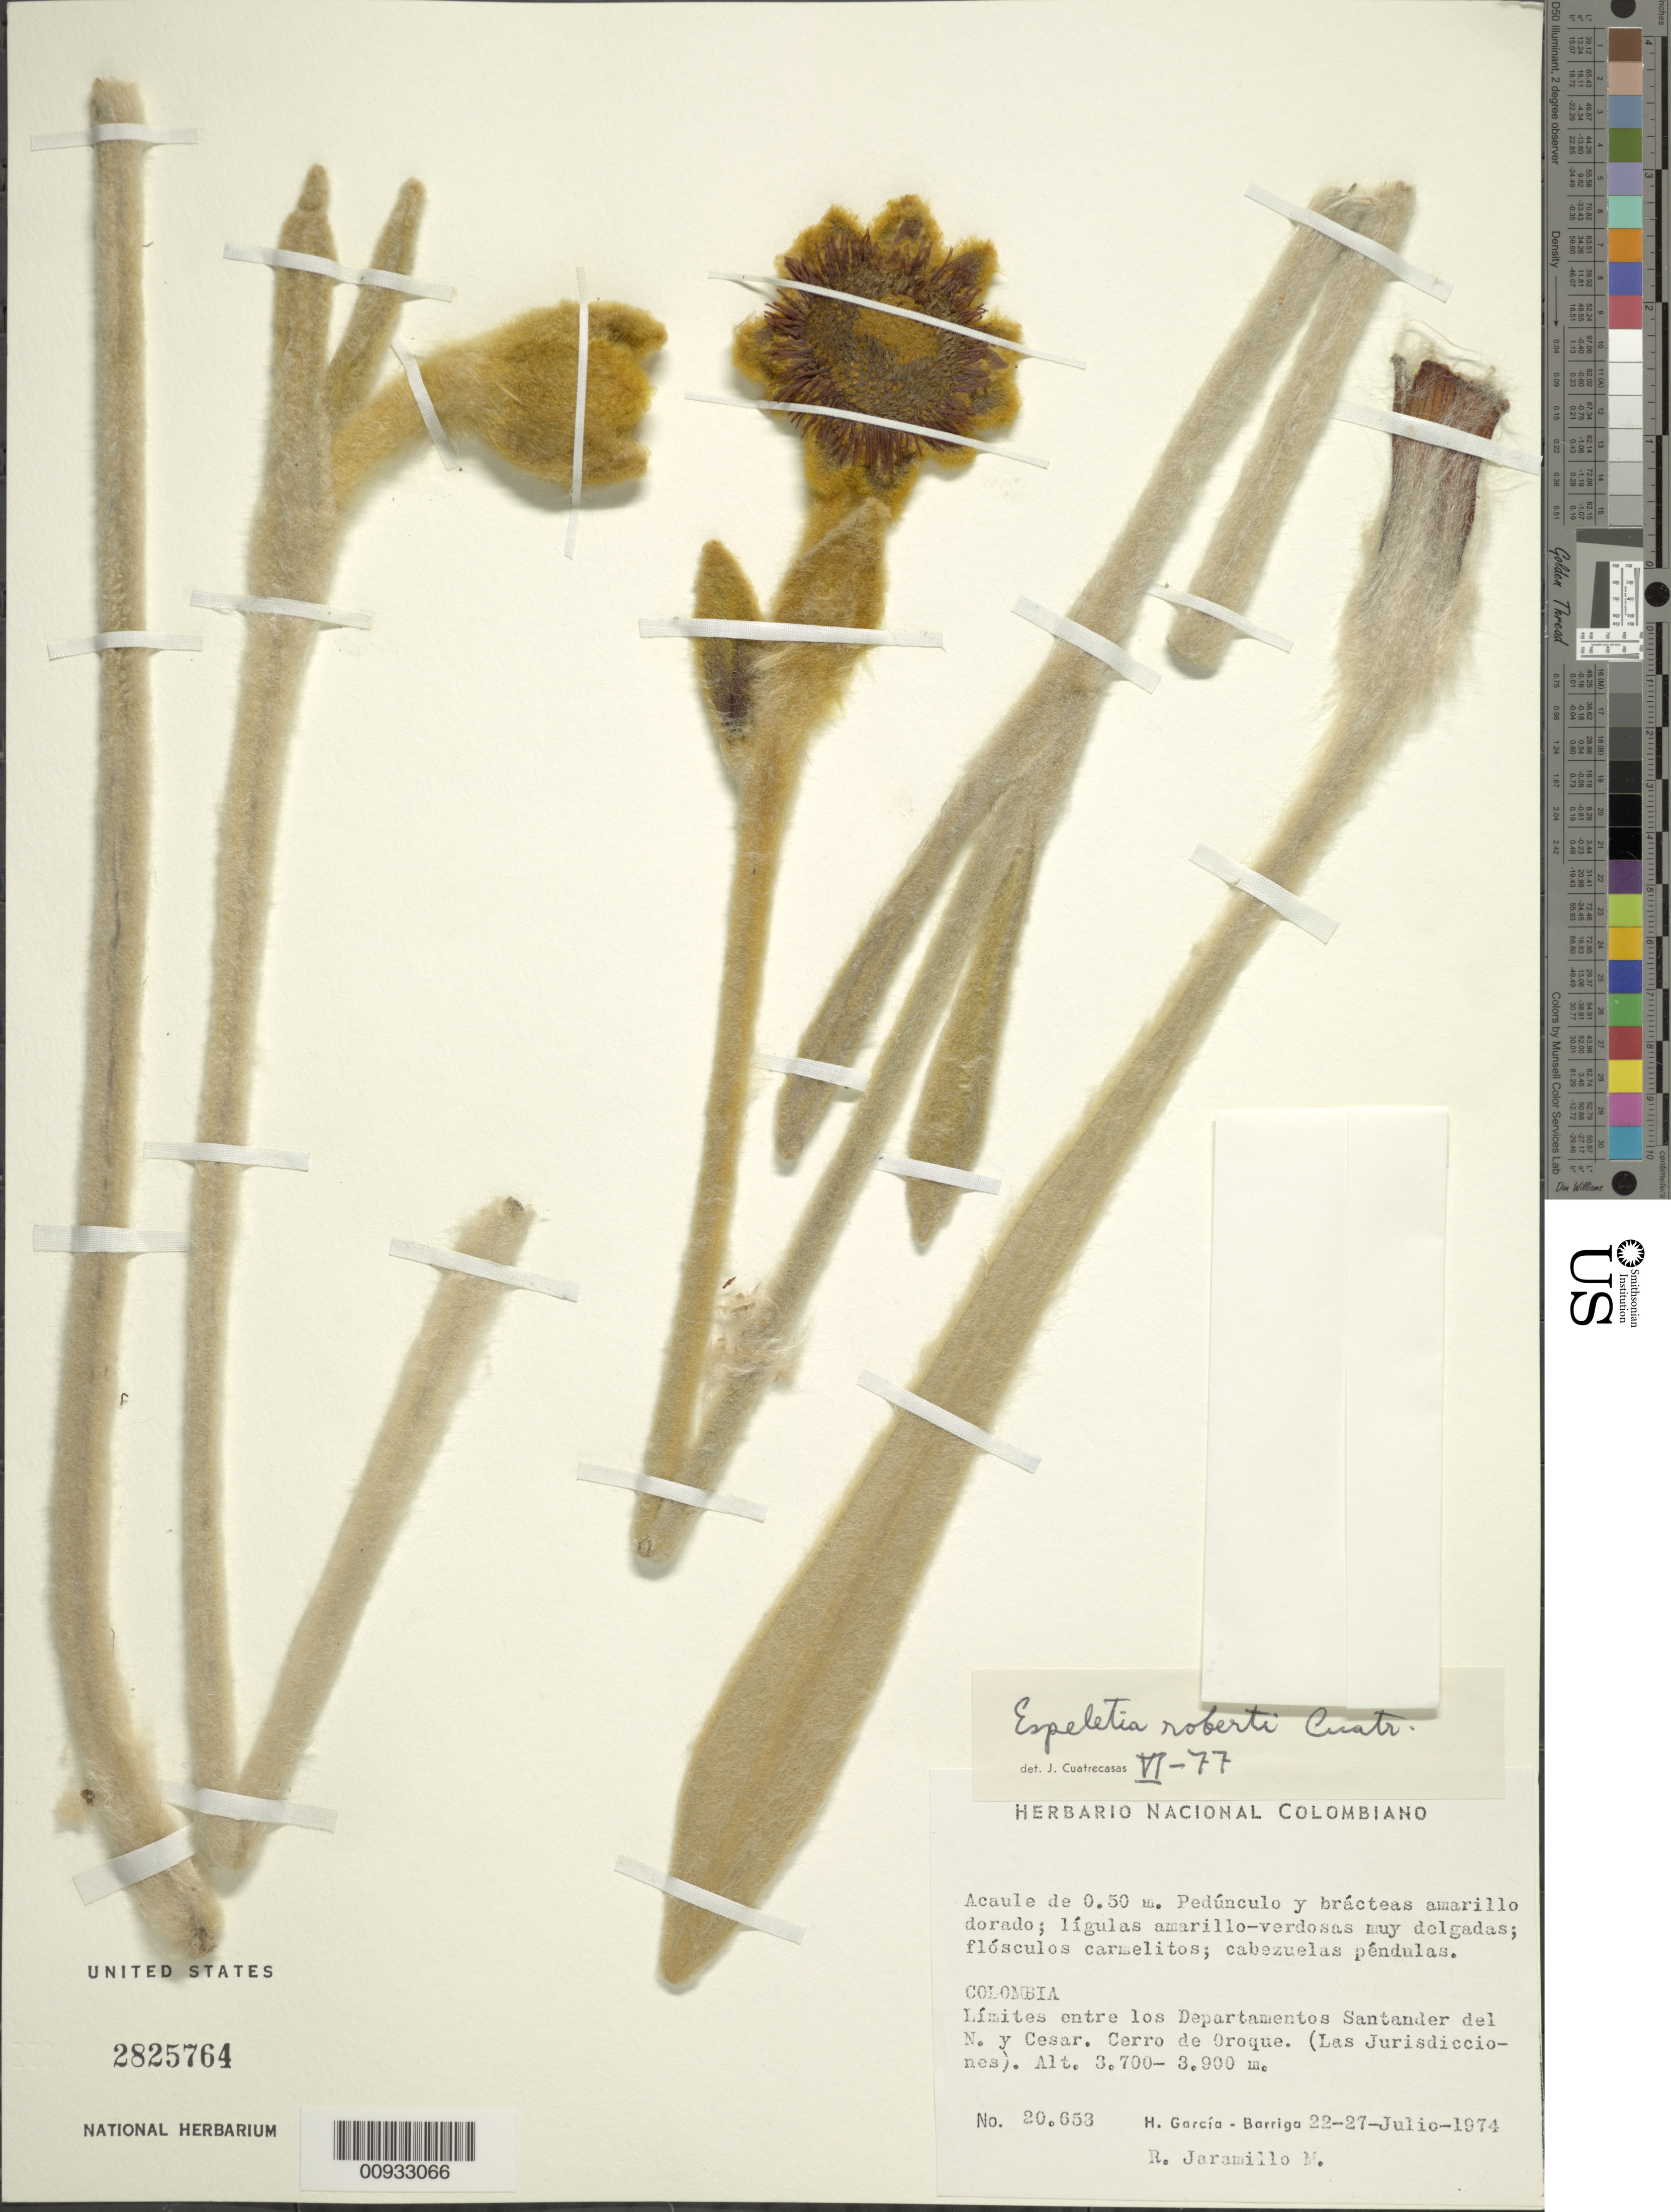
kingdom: Plantae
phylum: Tracheophyta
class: Magnoliopsida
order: Asterales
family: Asteraceae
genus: Espeletia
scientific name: Espeletia robertii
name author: Cuatrec.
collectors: H. García Barriga & R. Jaramillo M.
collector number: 20653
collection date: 1974-07-22/1974-07-27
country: Colombia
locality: Limites entre los Departamentos Santander del N. y Cesar, Cerro de Oroque (Las Jurisdicciones)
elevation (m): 3700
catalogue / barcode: US 2825764